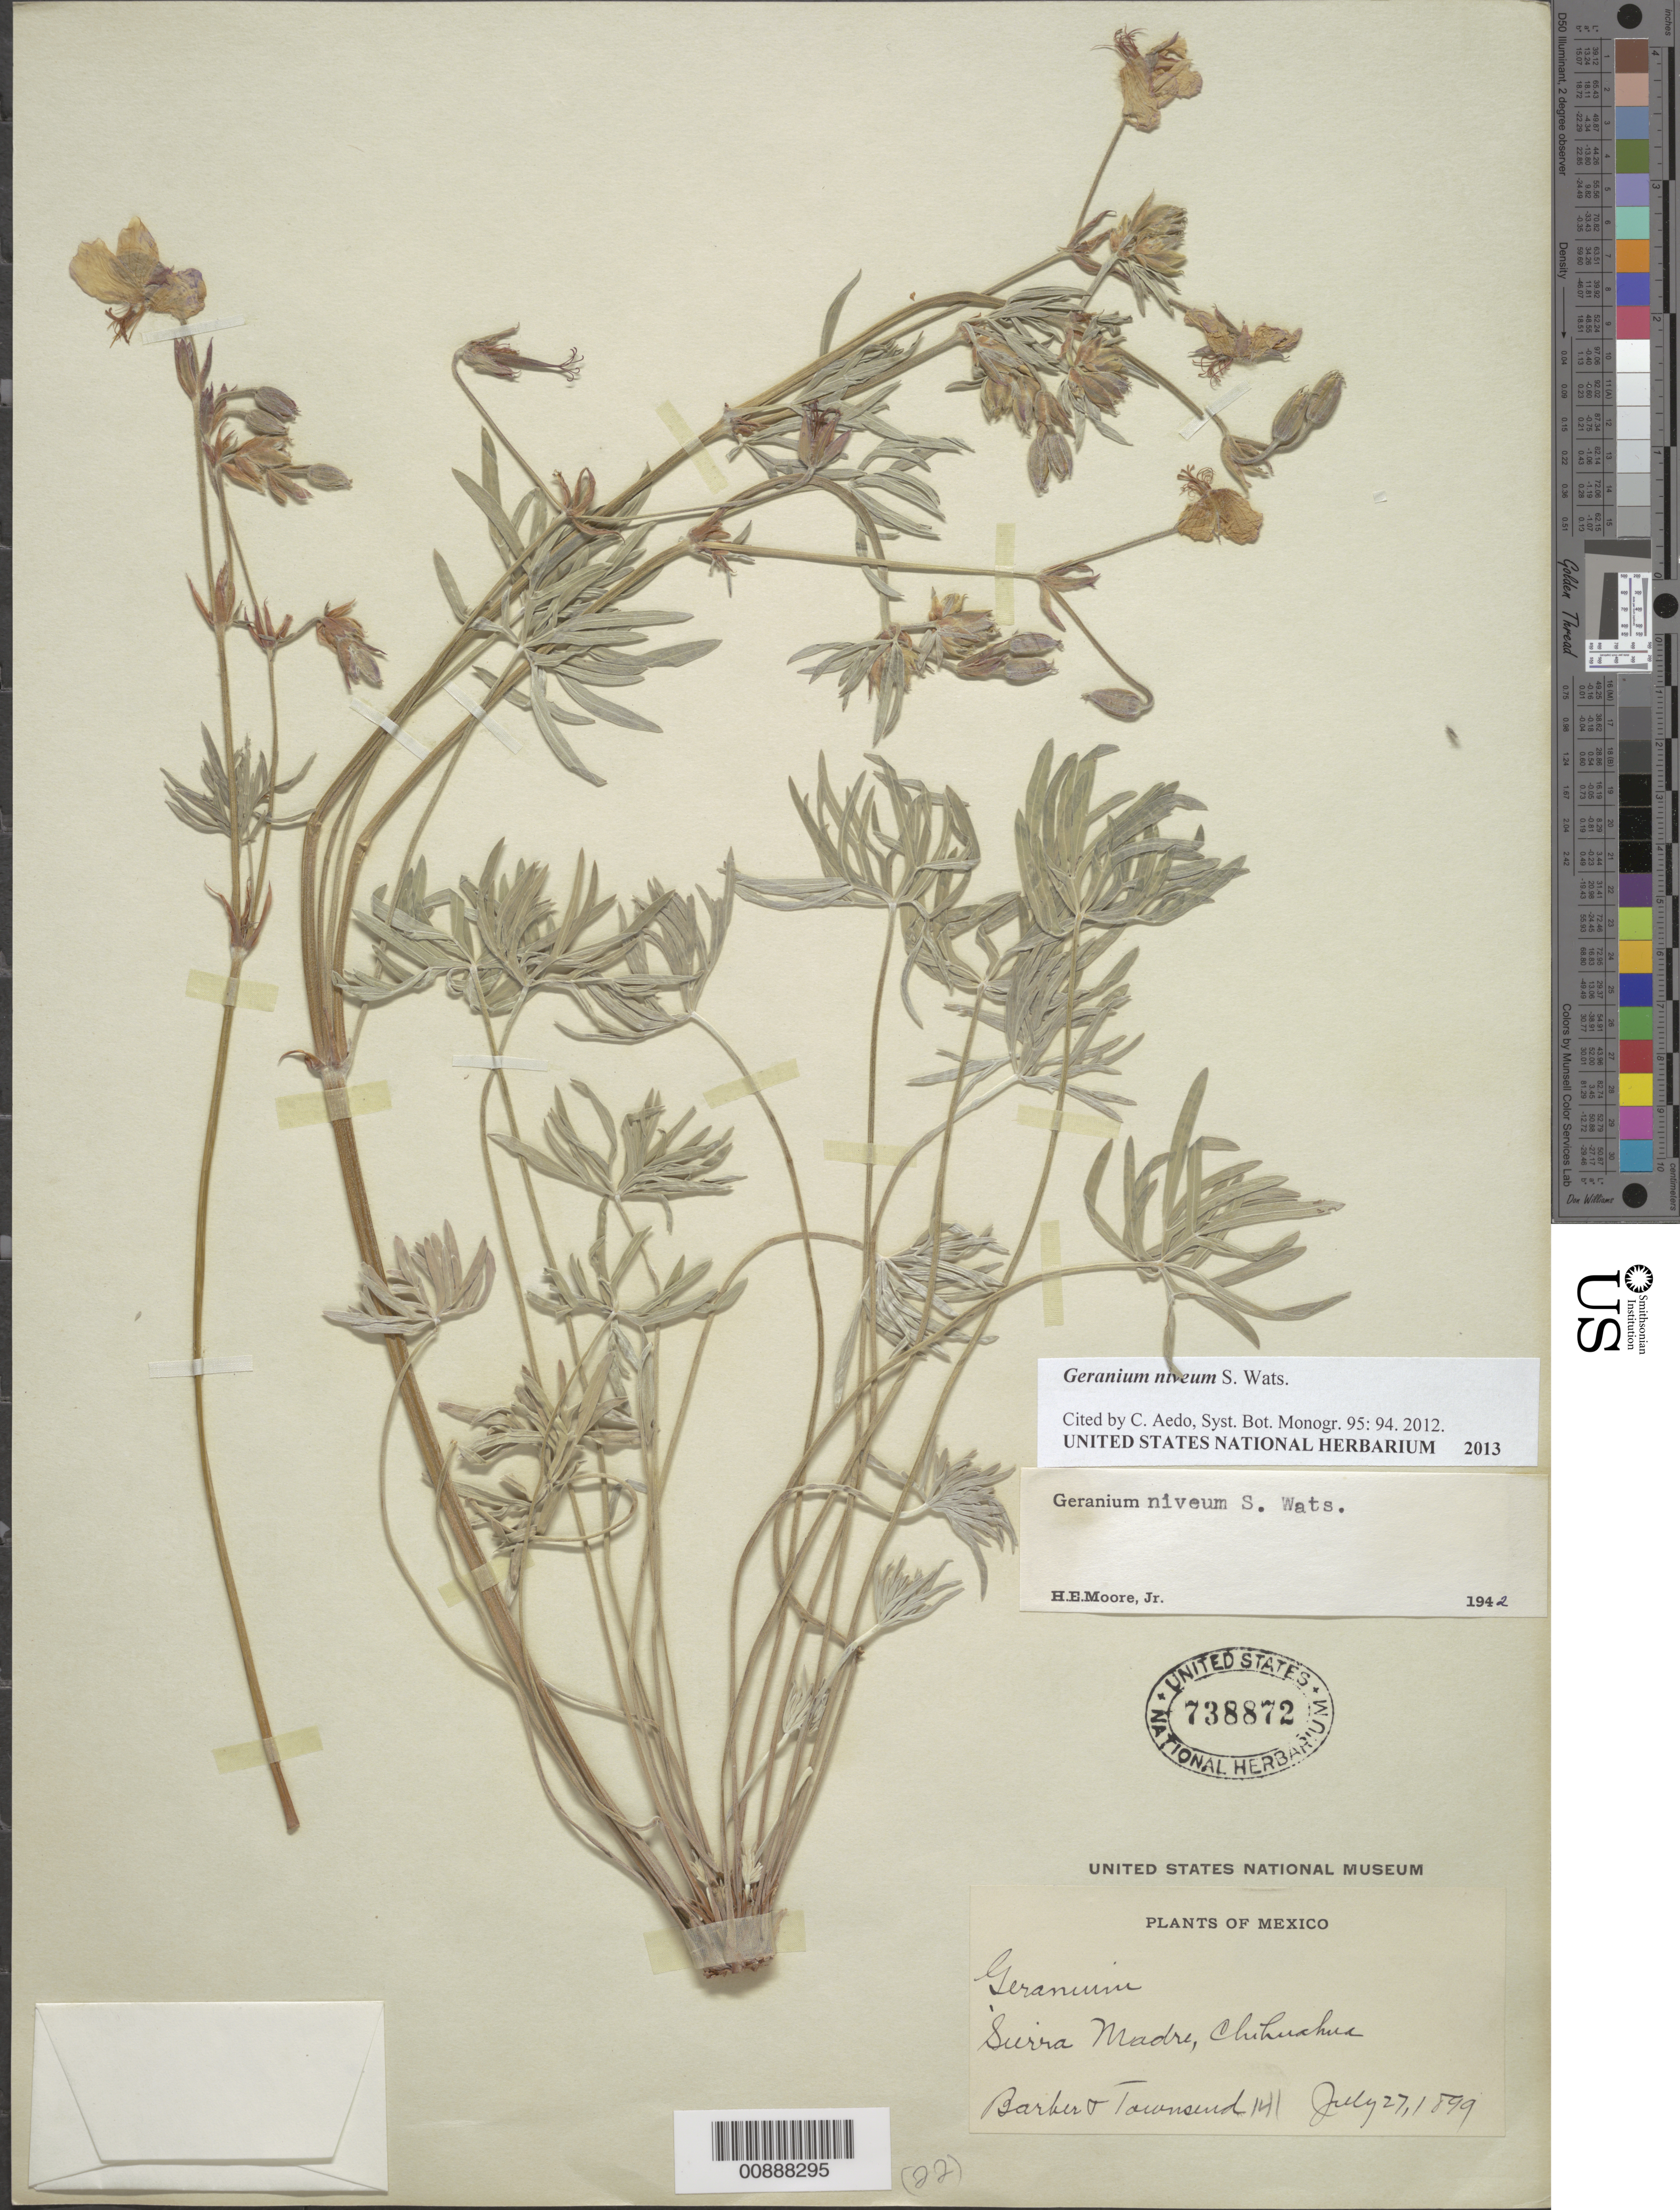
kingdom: Plantae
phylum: Tracheophyta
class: Magnoliopsida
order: Geraniales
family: Geraniaceae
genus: Geranium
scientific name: Geranium niveum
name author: S. Watson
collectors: C. Barber & C. H. T. Townsend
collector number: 141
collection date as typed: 27 Jul 1899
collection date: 1899-07-27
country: Mexico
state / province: Chihuahua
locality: Sierra Madre, Chihuahua.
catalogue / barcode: US 738872